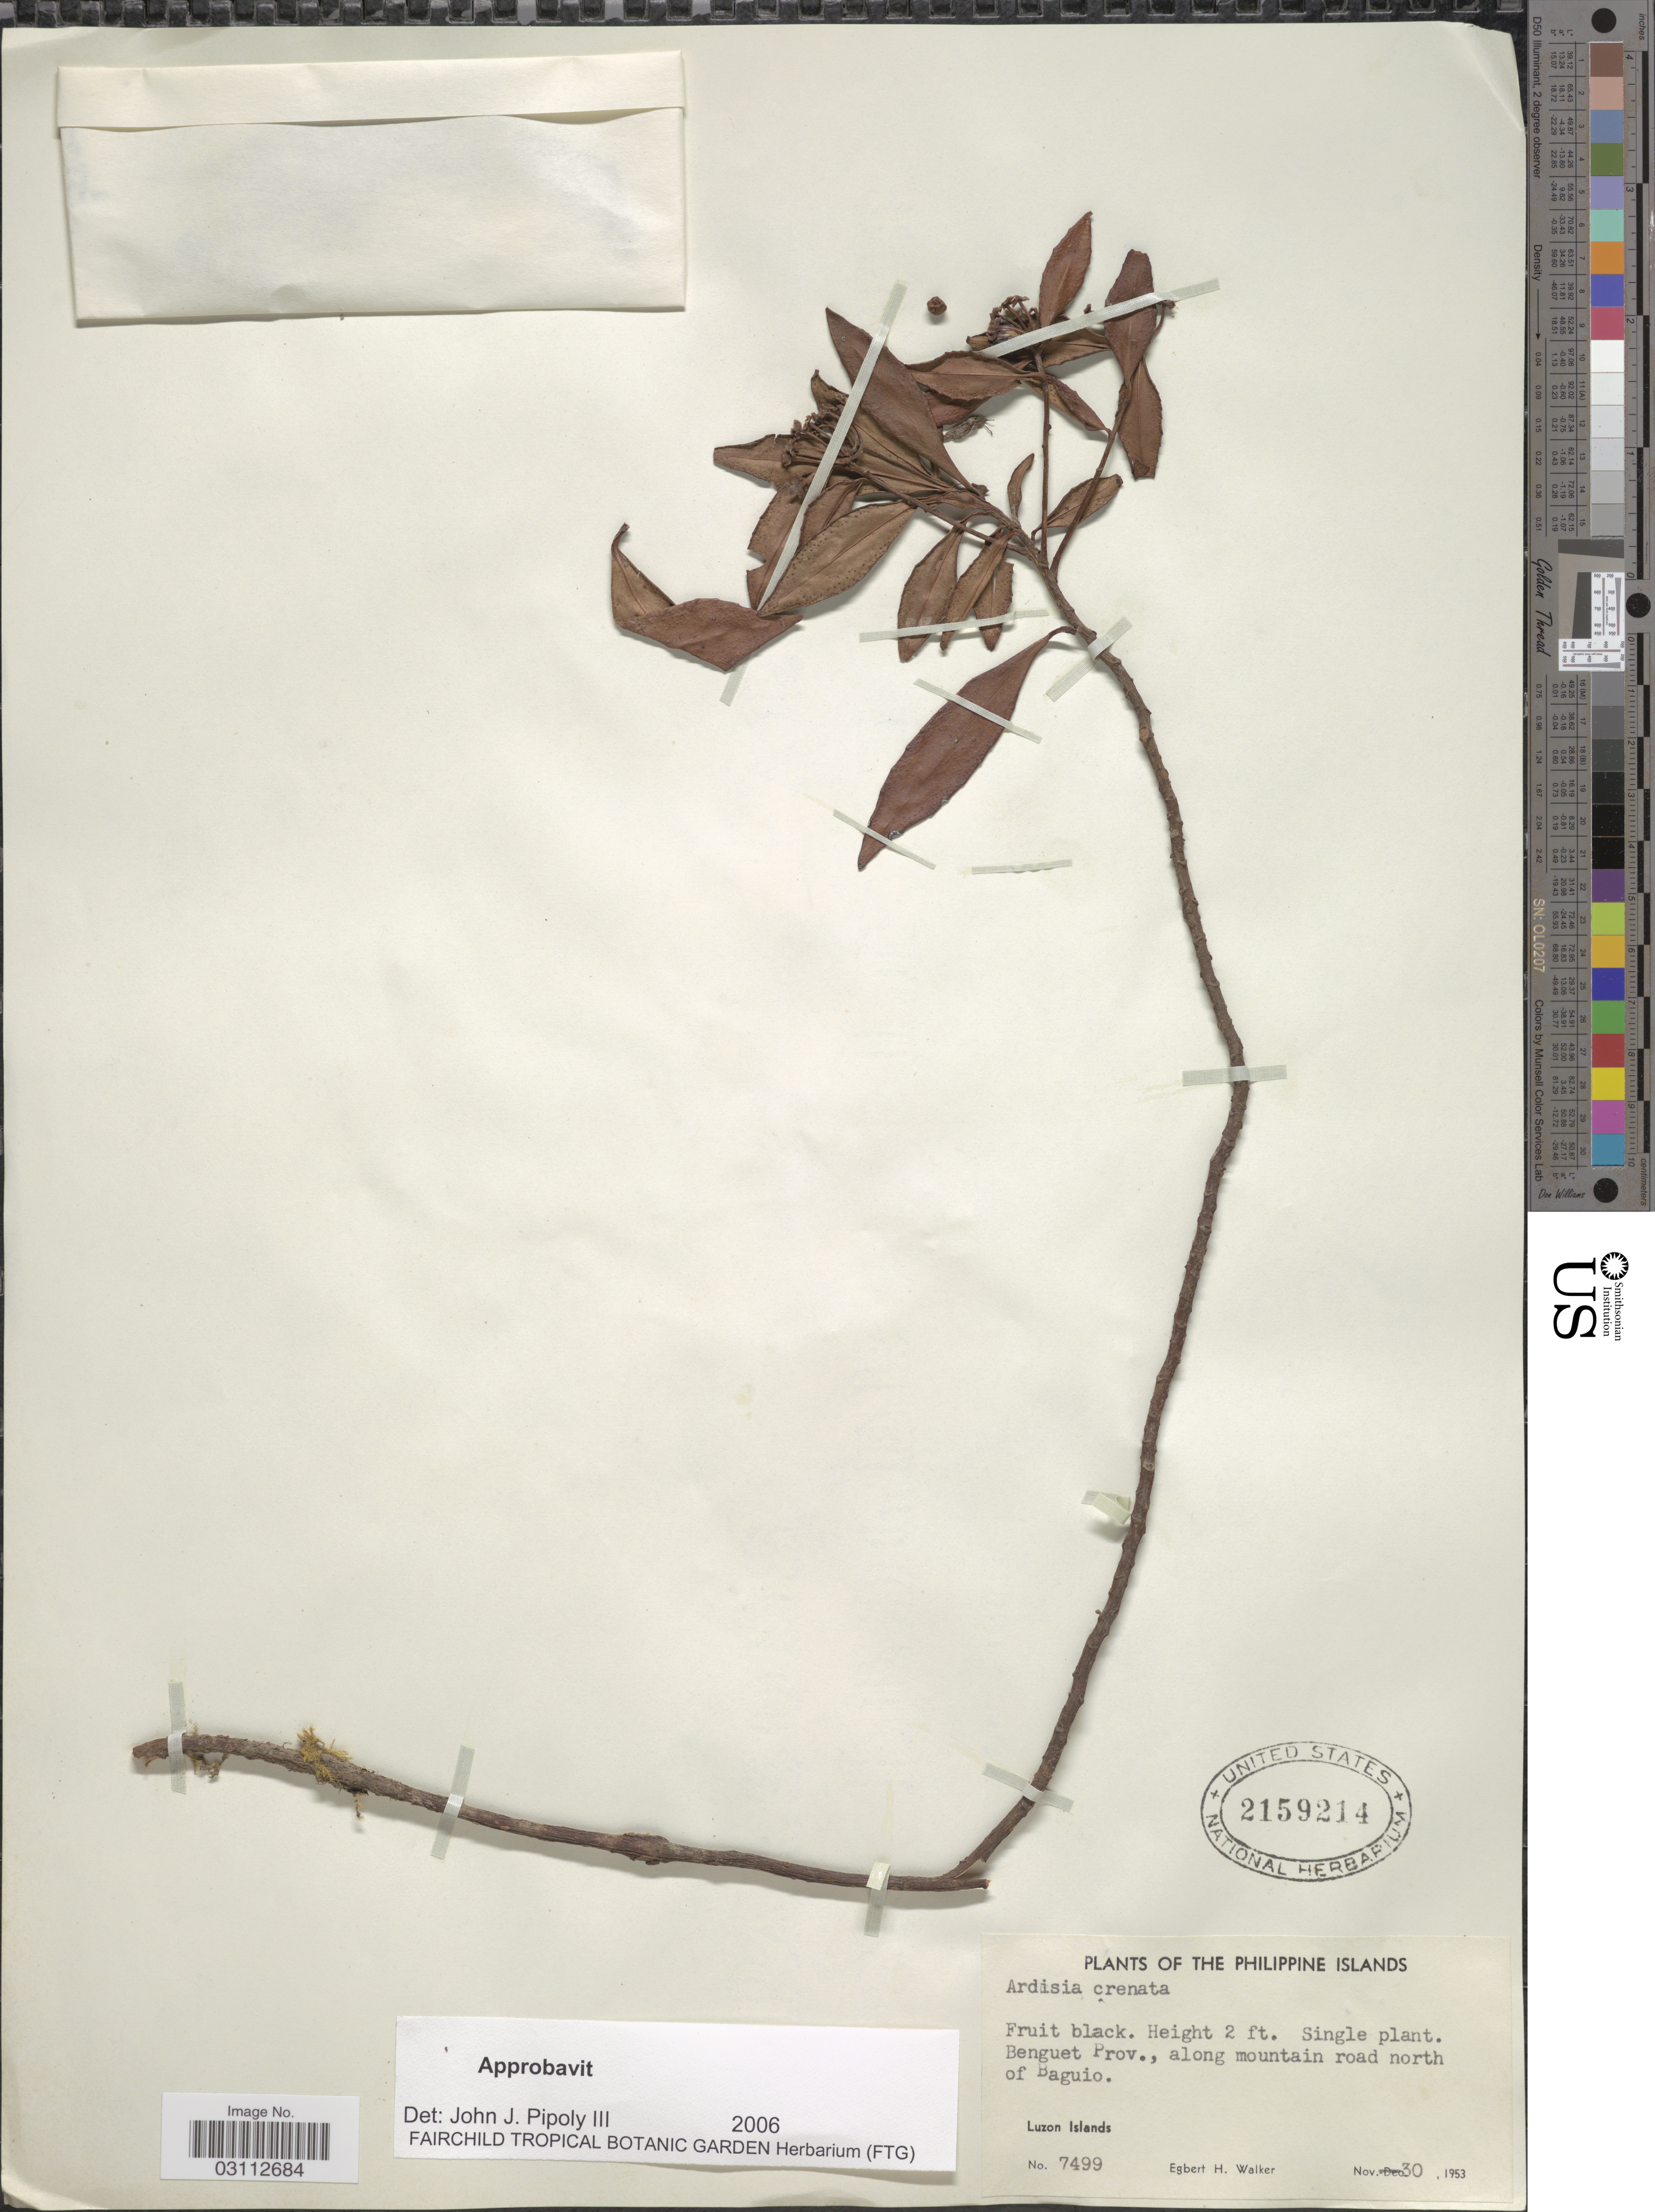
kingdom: Plantae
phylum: Tracheophyta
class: Magnoliopsida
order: Ericales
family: Primulaceae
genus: Ardisia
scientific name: Ardisia crenata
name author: Sims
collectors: E. H. Walker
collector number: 7499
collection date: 1953-11-30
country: Philippines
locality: The Philippine Islands, Benguet Prov., along mountain road north of Baguio. Luzon Islands.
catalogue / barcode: US 2159214